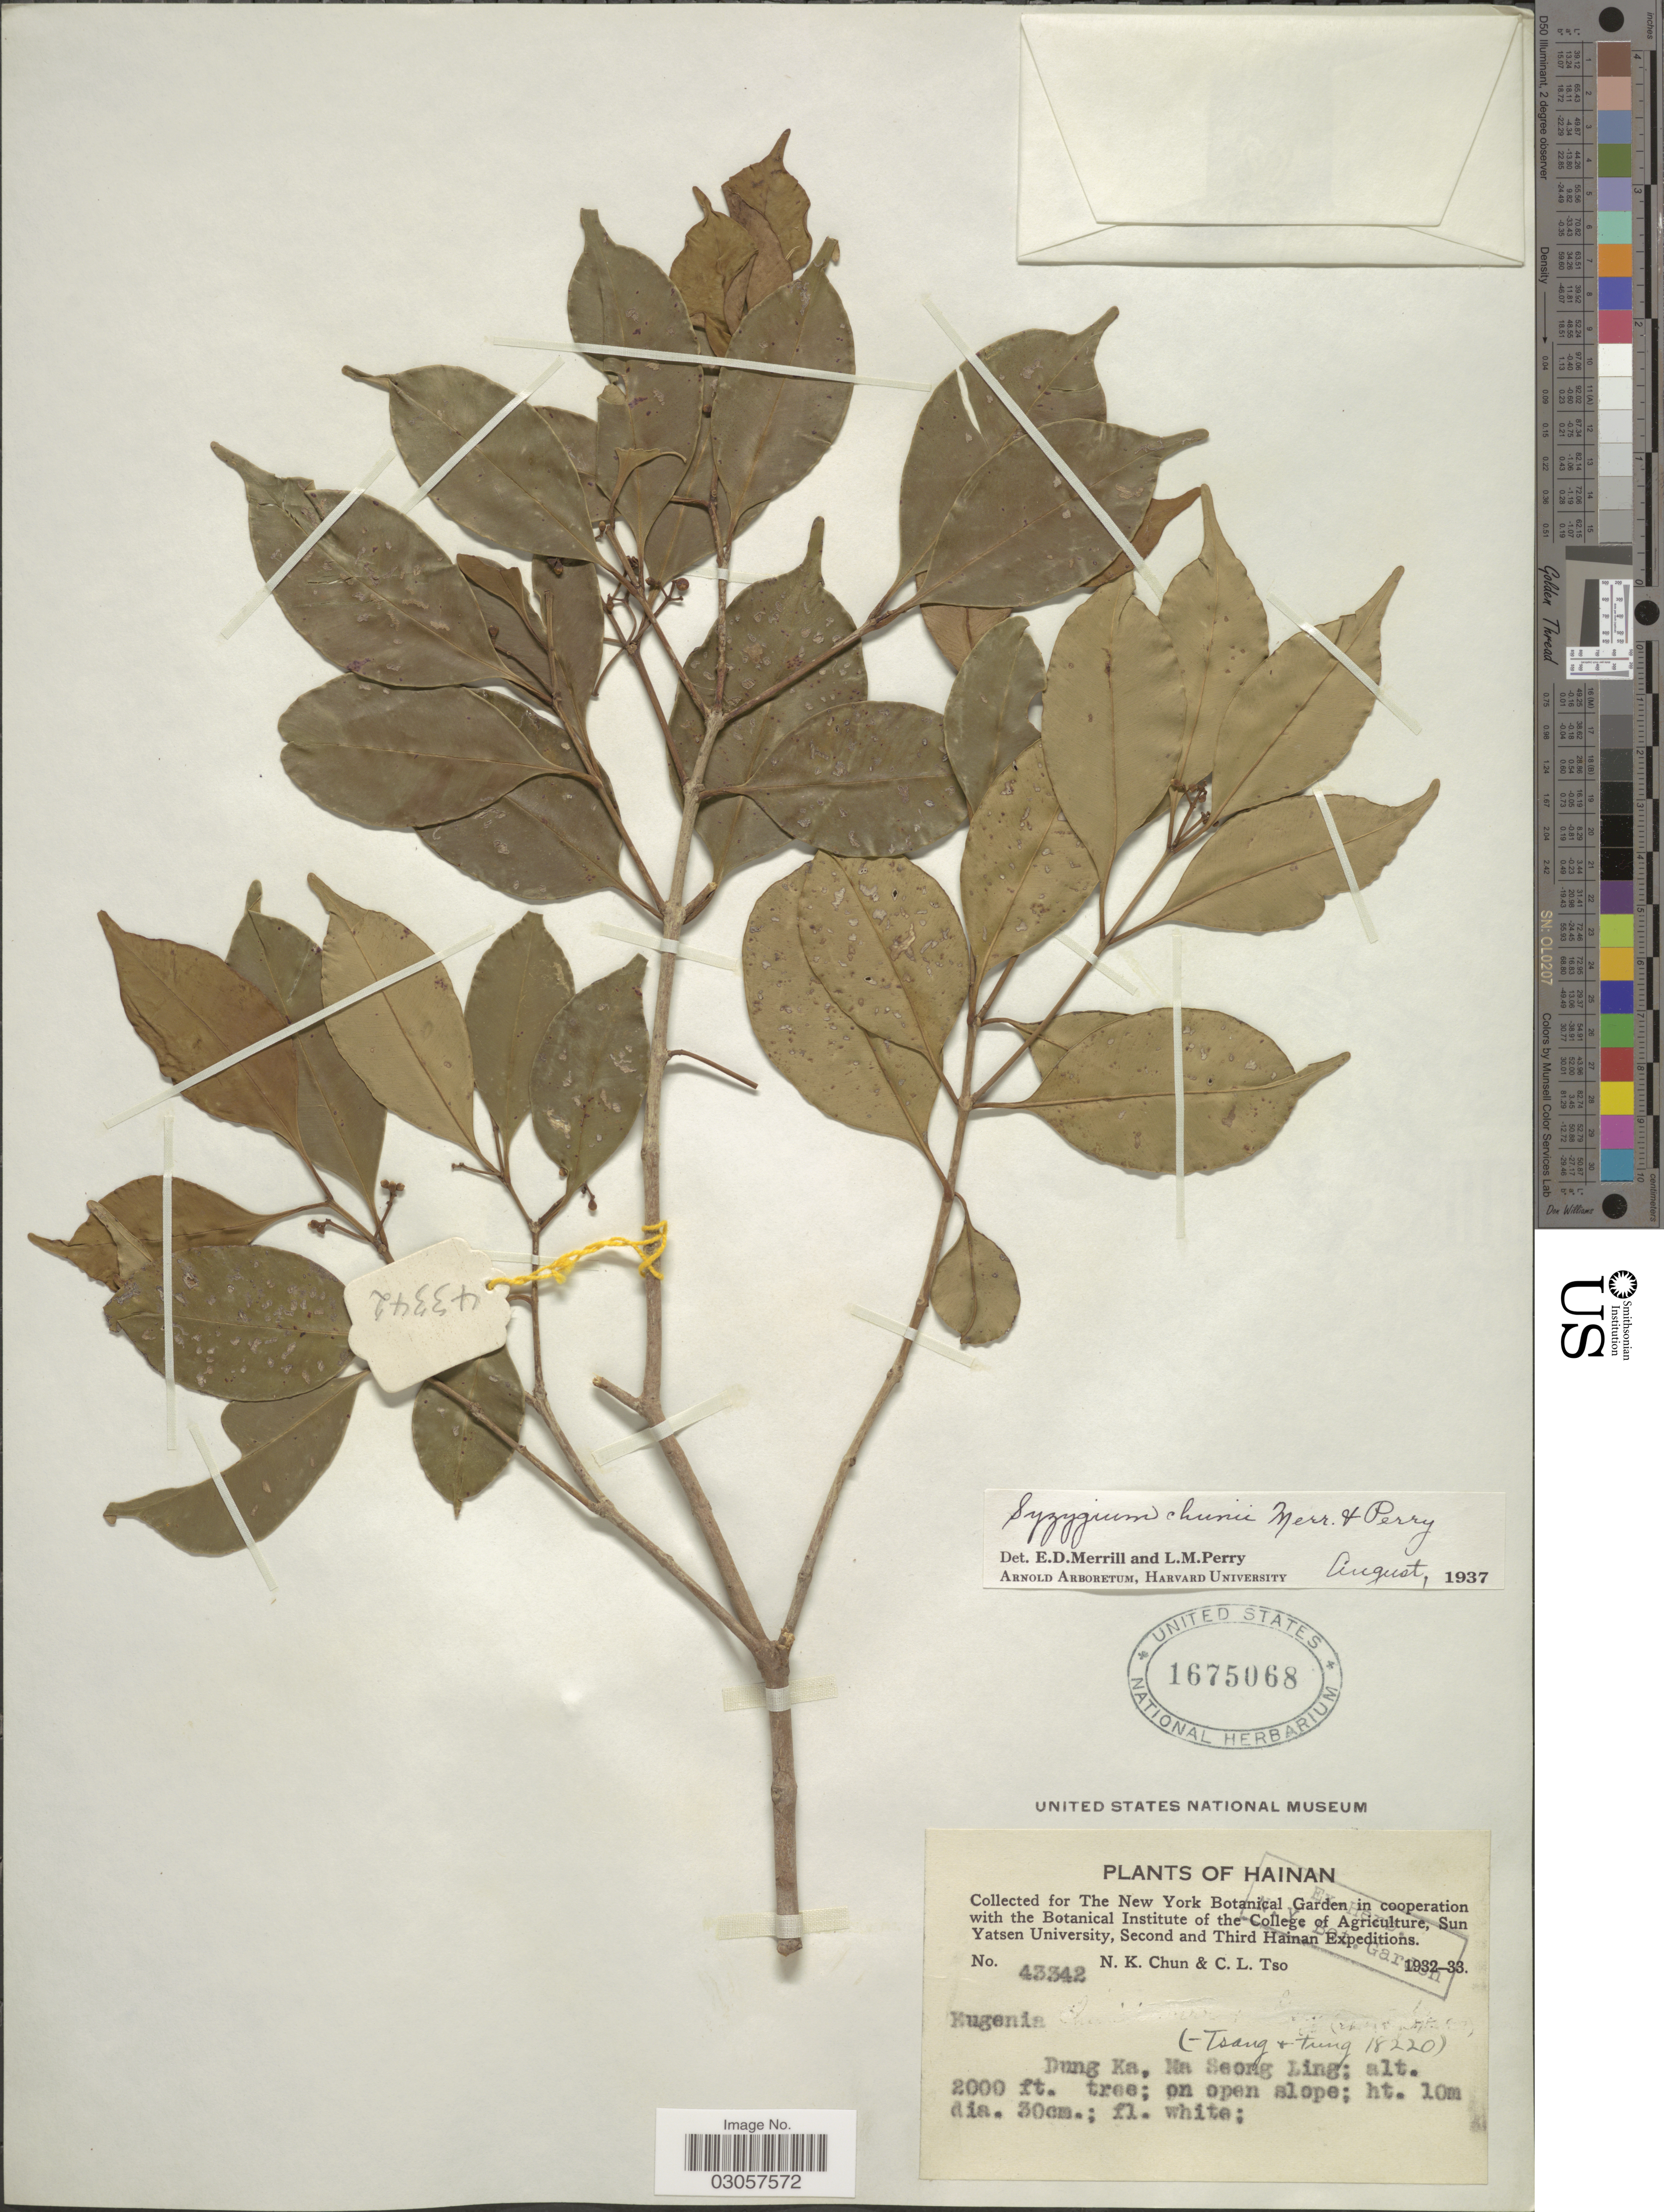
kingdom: Plantae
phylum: Tracheophyta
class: Magnoliopsida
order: Myrtales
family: Myrtaceae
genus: Syzygium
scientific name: Syzygium chunianum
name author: Merr. & L.M. Perry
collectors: N. K. Chun & C. Tso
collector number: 43342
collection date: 1932/1933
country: China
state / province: Hainan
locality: Dung Ka, Ma Seong Ling.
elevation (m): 610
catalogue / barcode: US 1675068